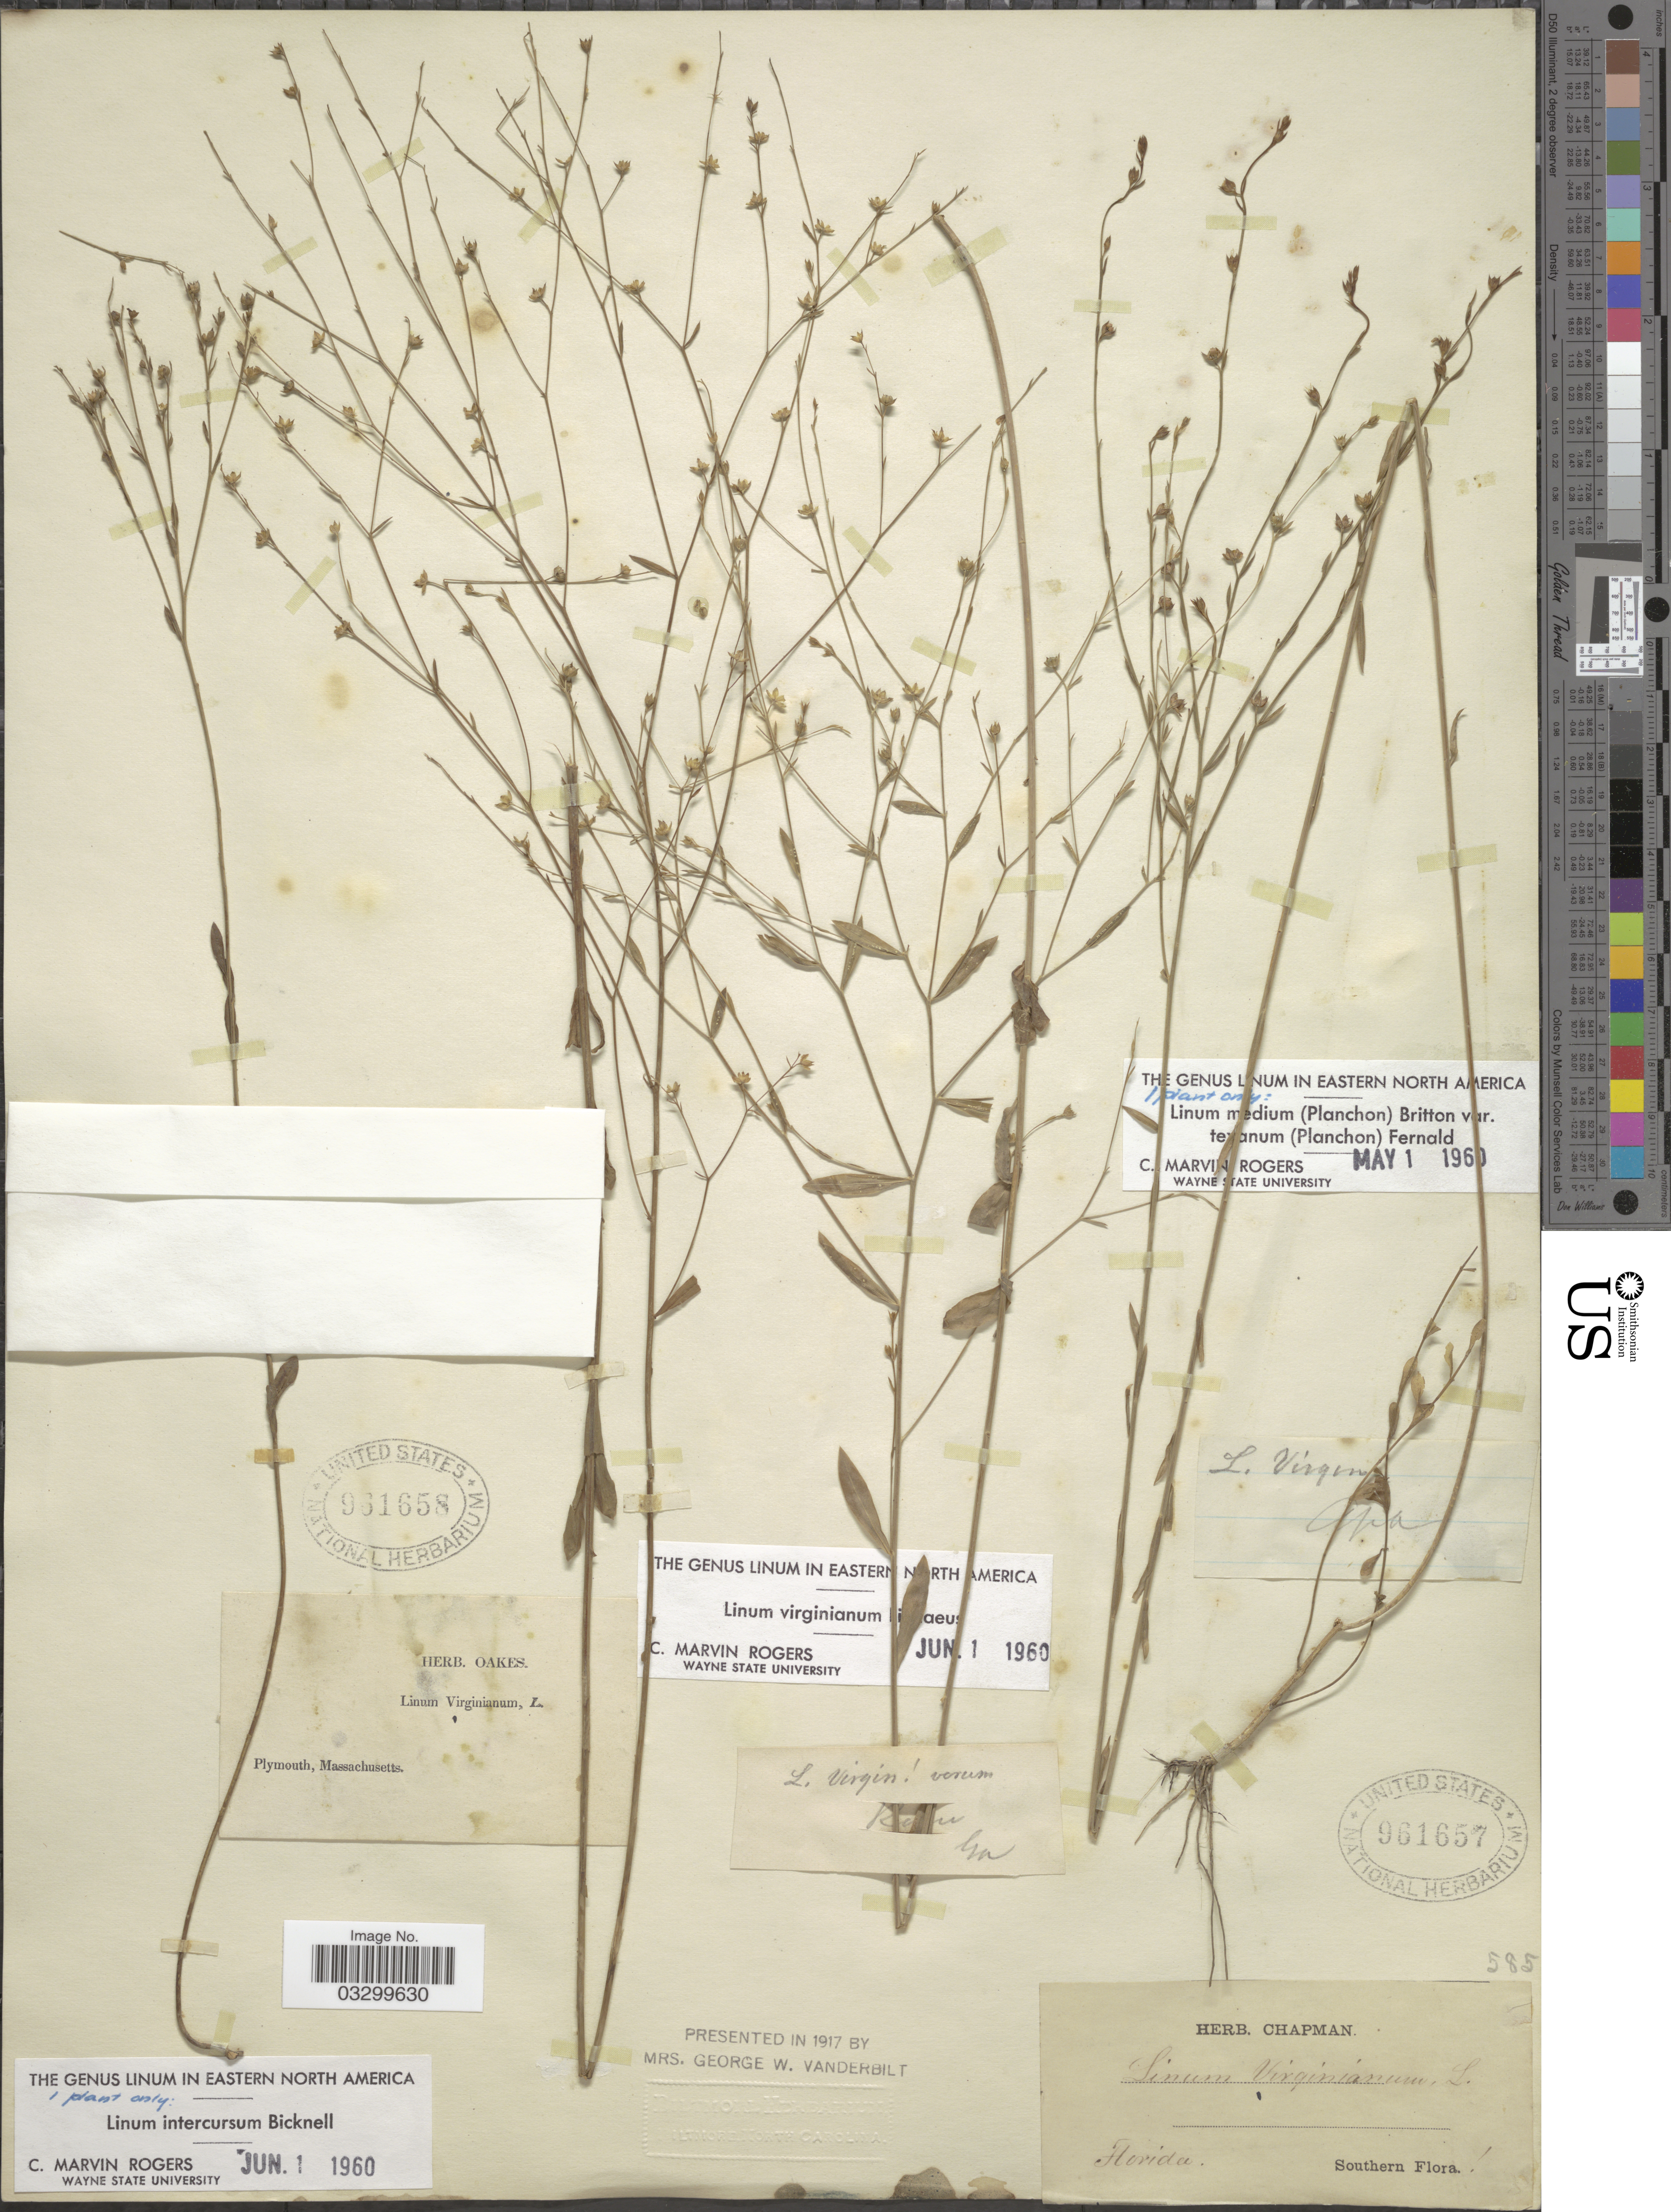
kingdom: Plantae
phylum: Tracheophyta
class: Magnoliopsida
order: Malpighiales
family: Linaceae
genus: Linum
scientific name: Linum virginianum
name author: L.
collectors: ex herb. Chapman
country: United States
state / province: Florida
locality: Southern.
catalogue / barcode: US 961657-2